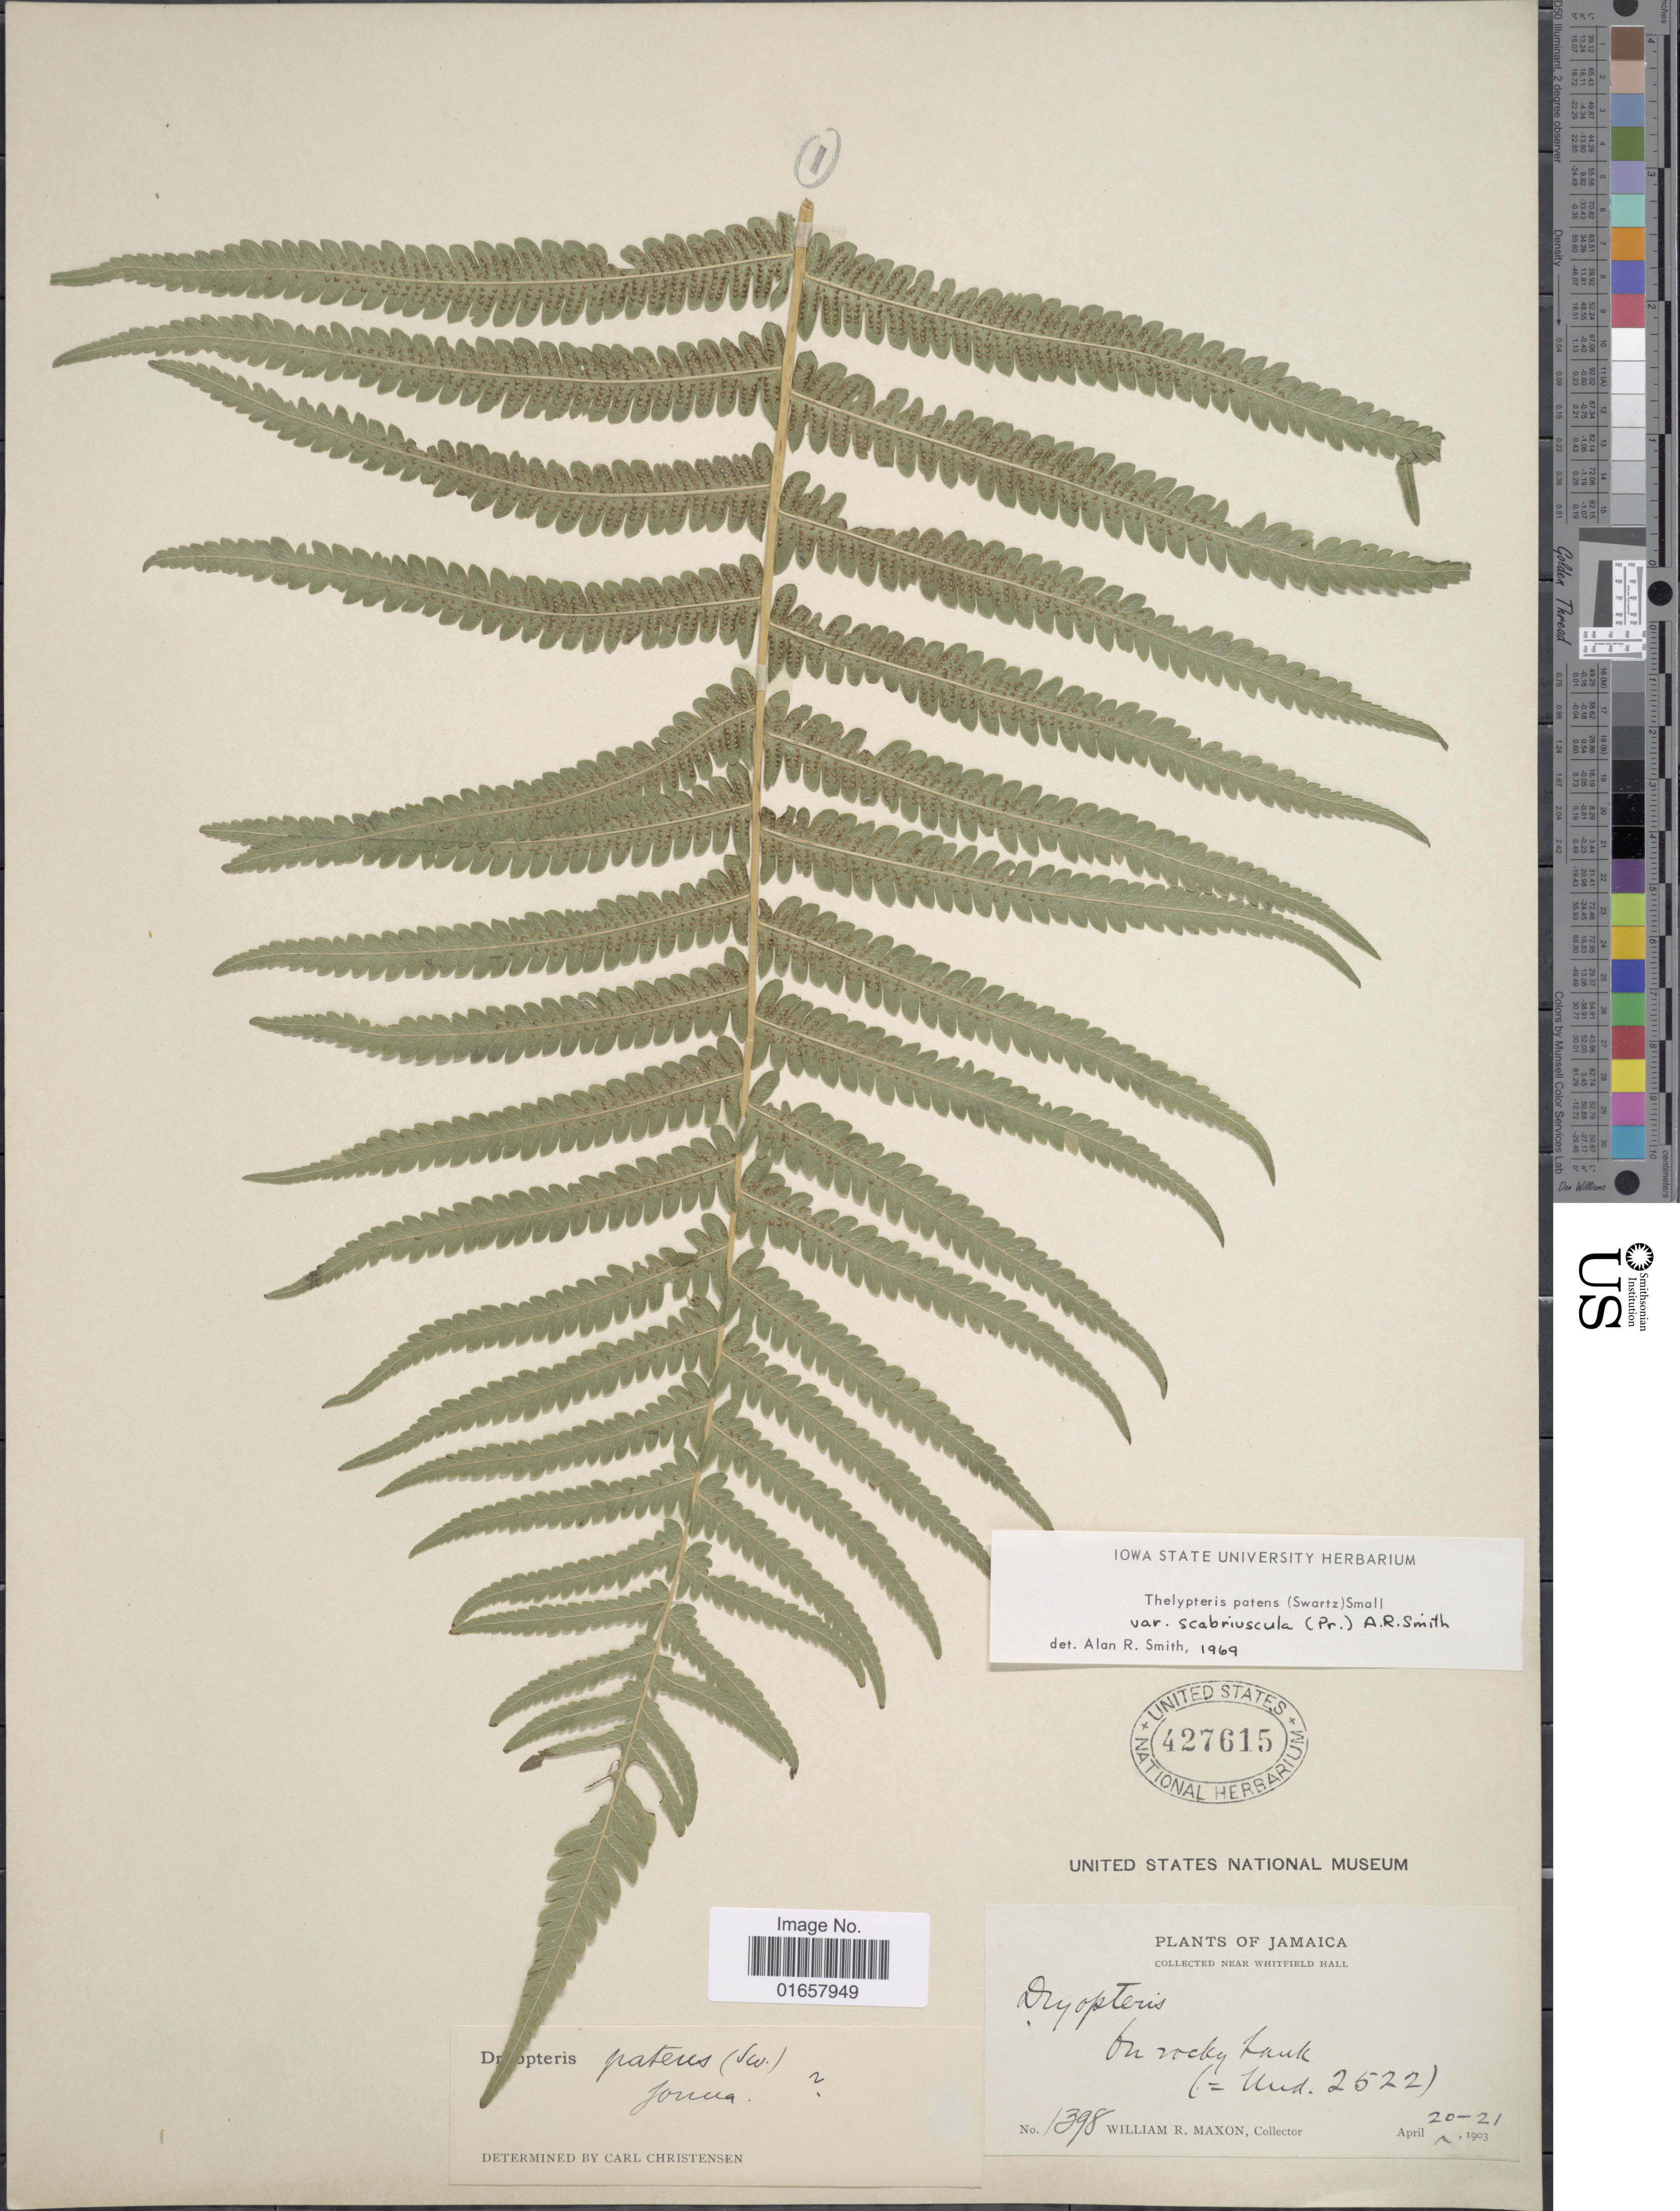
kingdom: Plantae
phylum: Tracheophyta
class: Polypodiopsida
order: Polypodiales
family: Thelypteridaceae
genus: Christella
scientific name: Christella patens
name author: (Sw.) Holttum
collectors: W. R. Maxon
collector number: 1398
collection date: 1903-04-20/1903-04-21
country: Jamaica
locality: Jamaica, near Whitfield Hall.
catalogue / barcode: US 427615